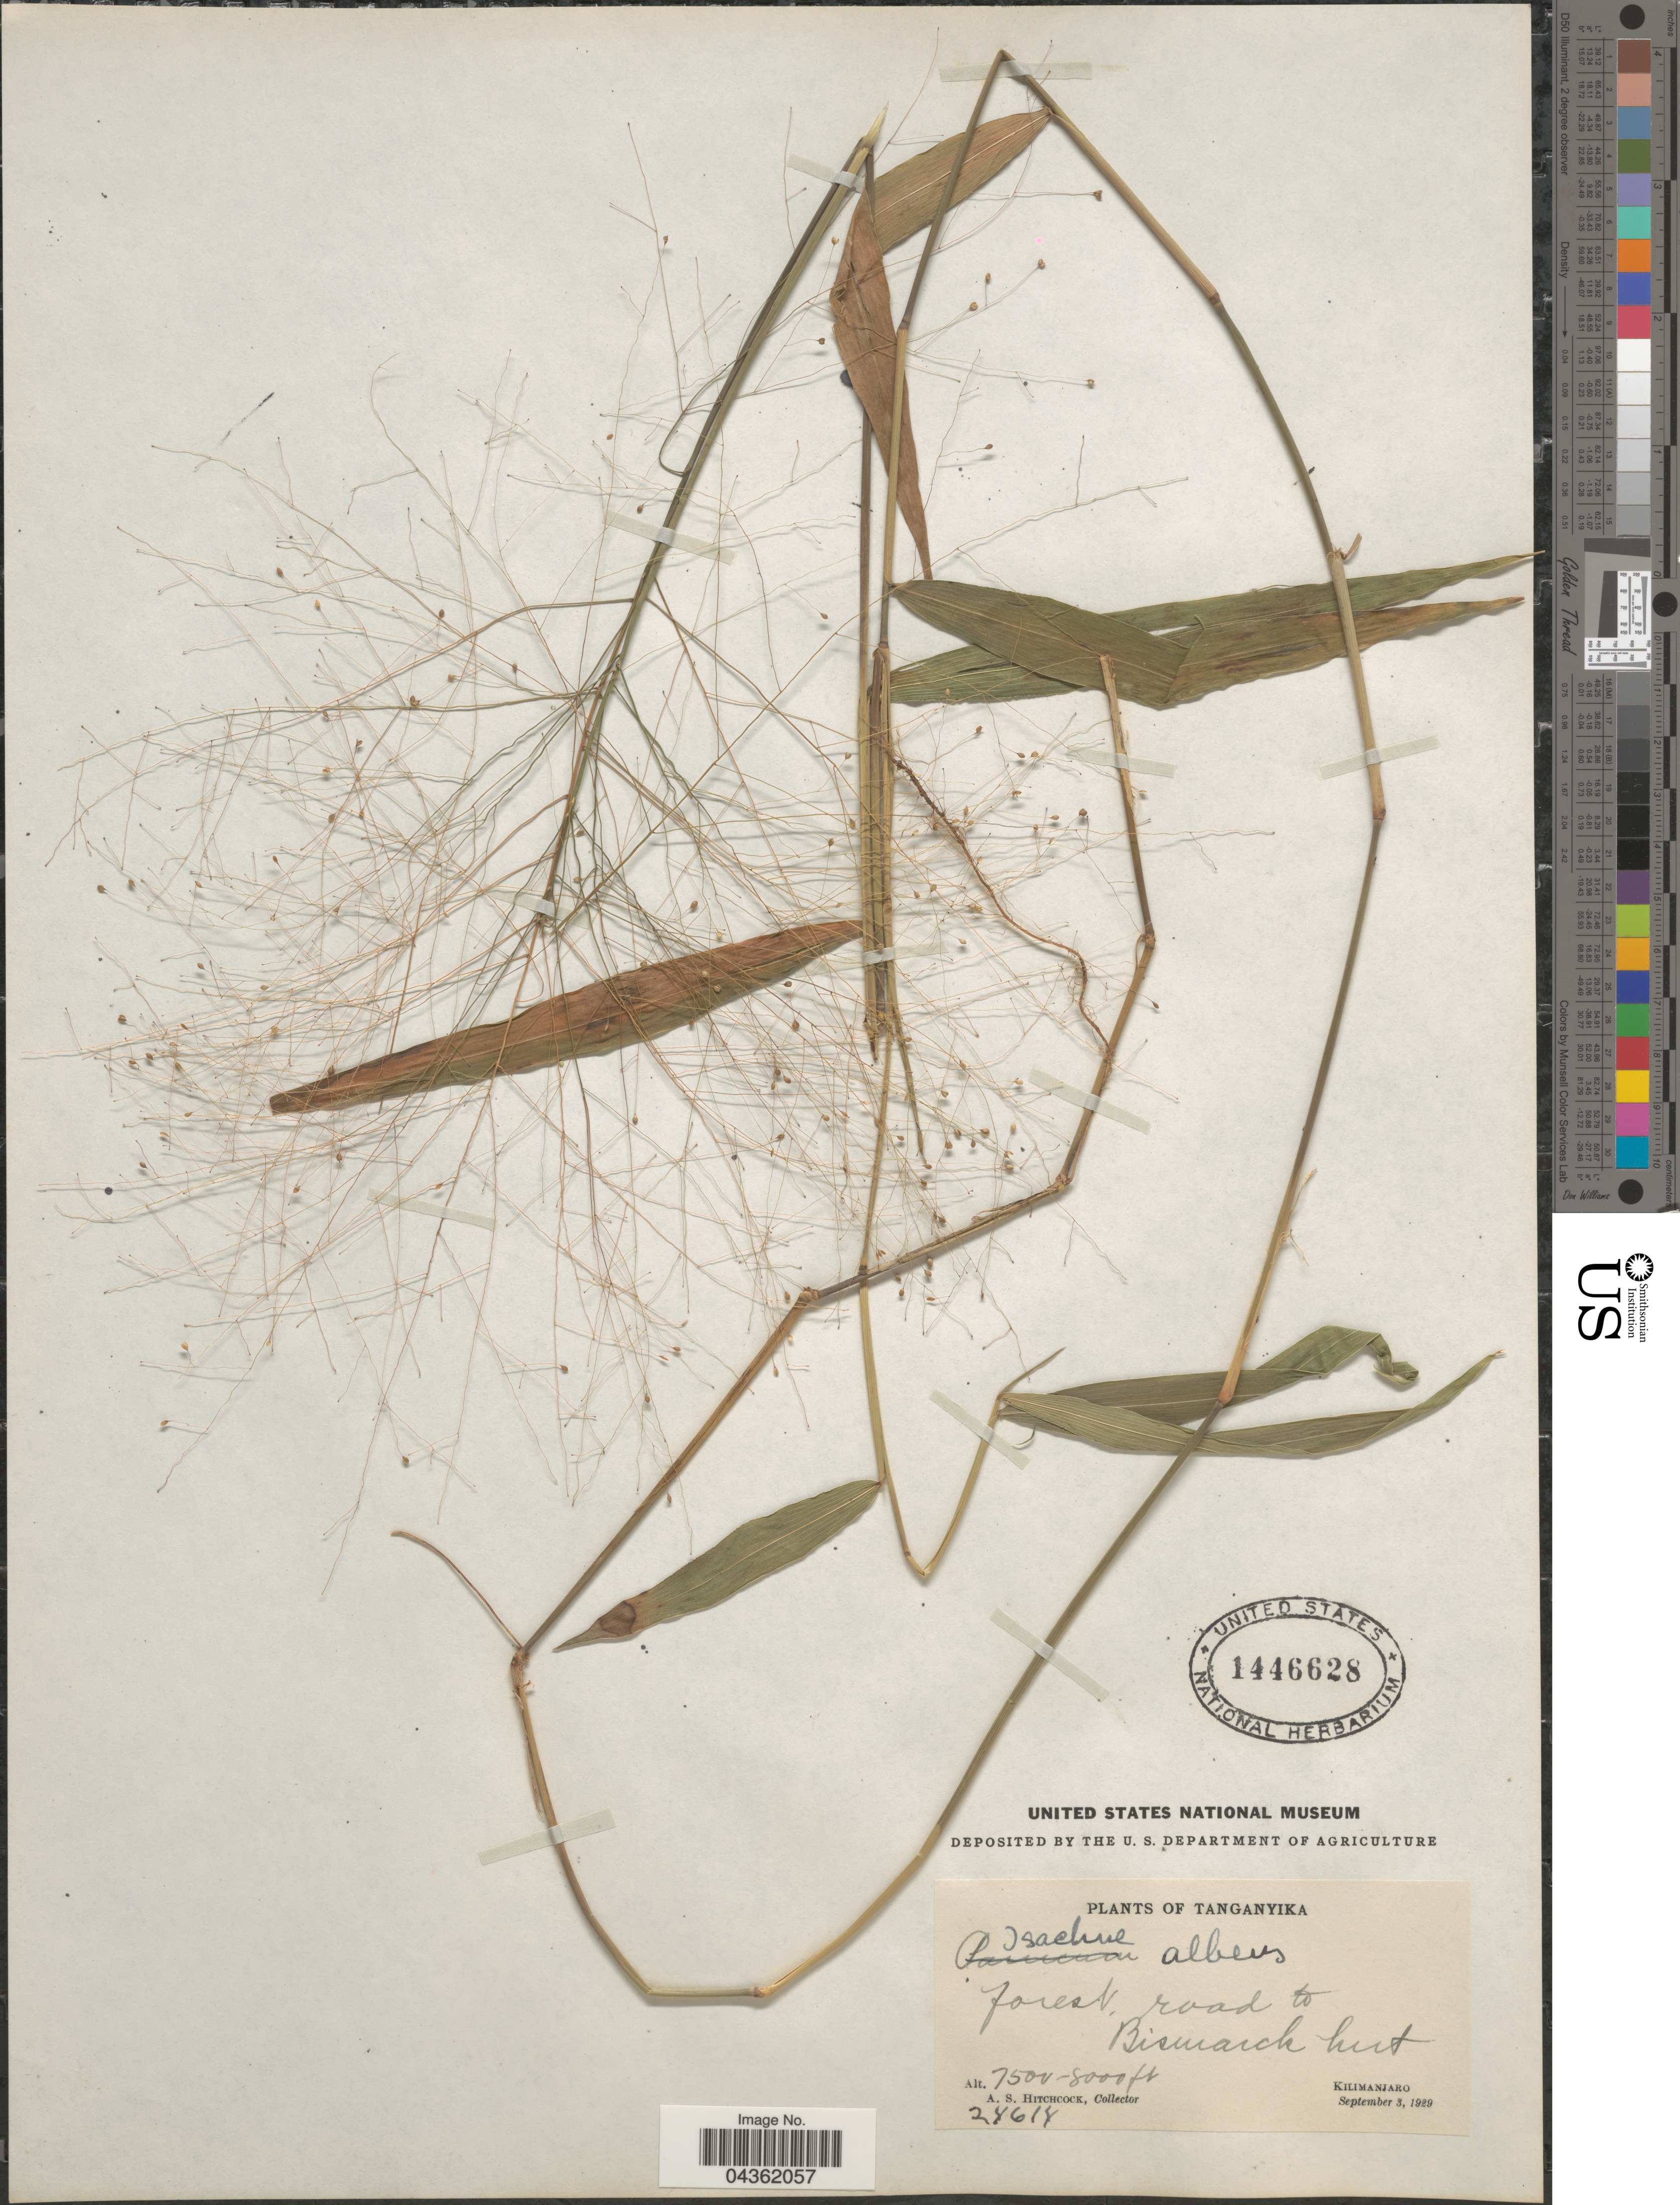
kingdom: Plantae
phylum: Tracheophyta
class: Liliopsida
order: Poales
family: Poaceae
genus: Isachne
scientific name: Isachne mauritiana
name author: Kunth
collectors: A. S. Hitchcock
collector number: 24614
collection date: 1929-09-03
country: Tanzania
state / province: Kilimanjaro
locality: Tanganyika. Forest road to Bismarch hut. Kilimanjaro.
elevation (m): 2286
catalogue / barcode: US 1446628